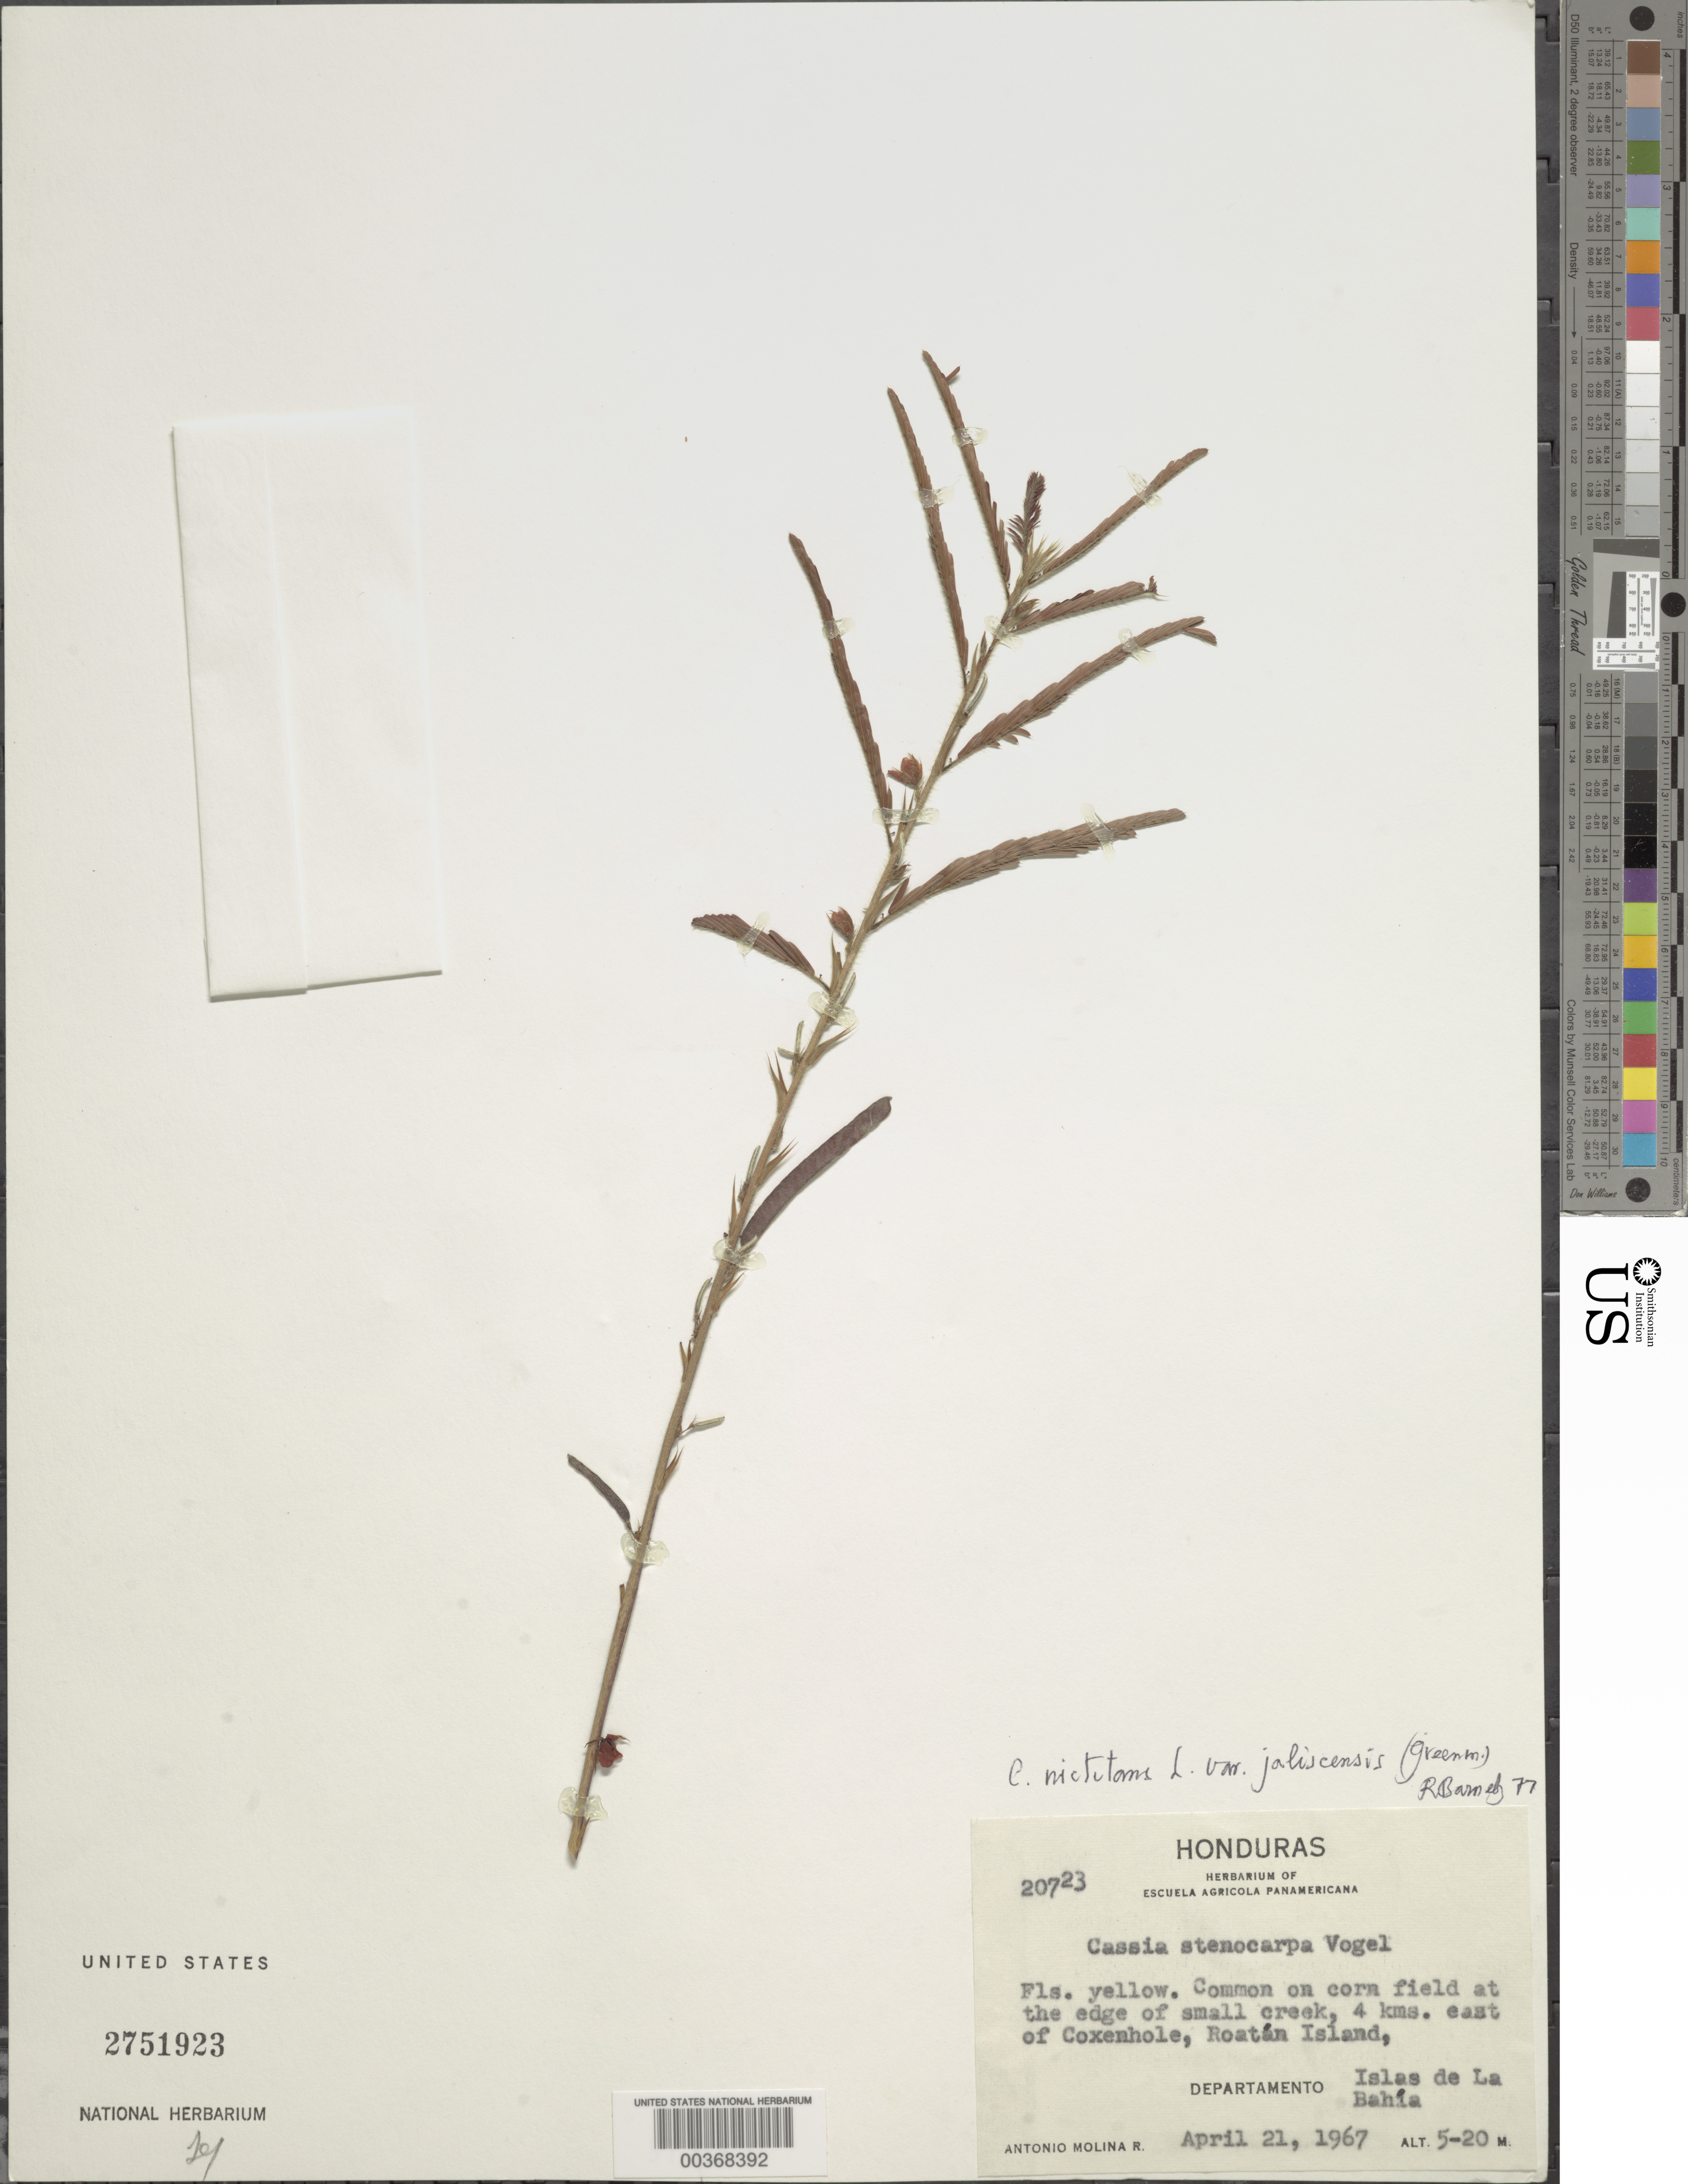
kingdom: Plantae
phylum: Tracheophyta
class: Magnoliopsida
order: Fabales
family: Fabaceae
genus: Chamaecrista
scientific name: Chamaecrista nictitans var. jaliscensis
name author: (Greenm.) H.S. Irwin & Barneby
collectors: A. Molina R.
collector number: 20723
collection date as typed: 21 Apr 1967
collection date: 1967-04-21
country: Honduras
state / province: Islas de la Bahía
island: Roatan Island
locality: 4 km E of Coxenhole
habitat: Edge of small creek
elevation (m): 5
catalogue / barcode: US 2751923